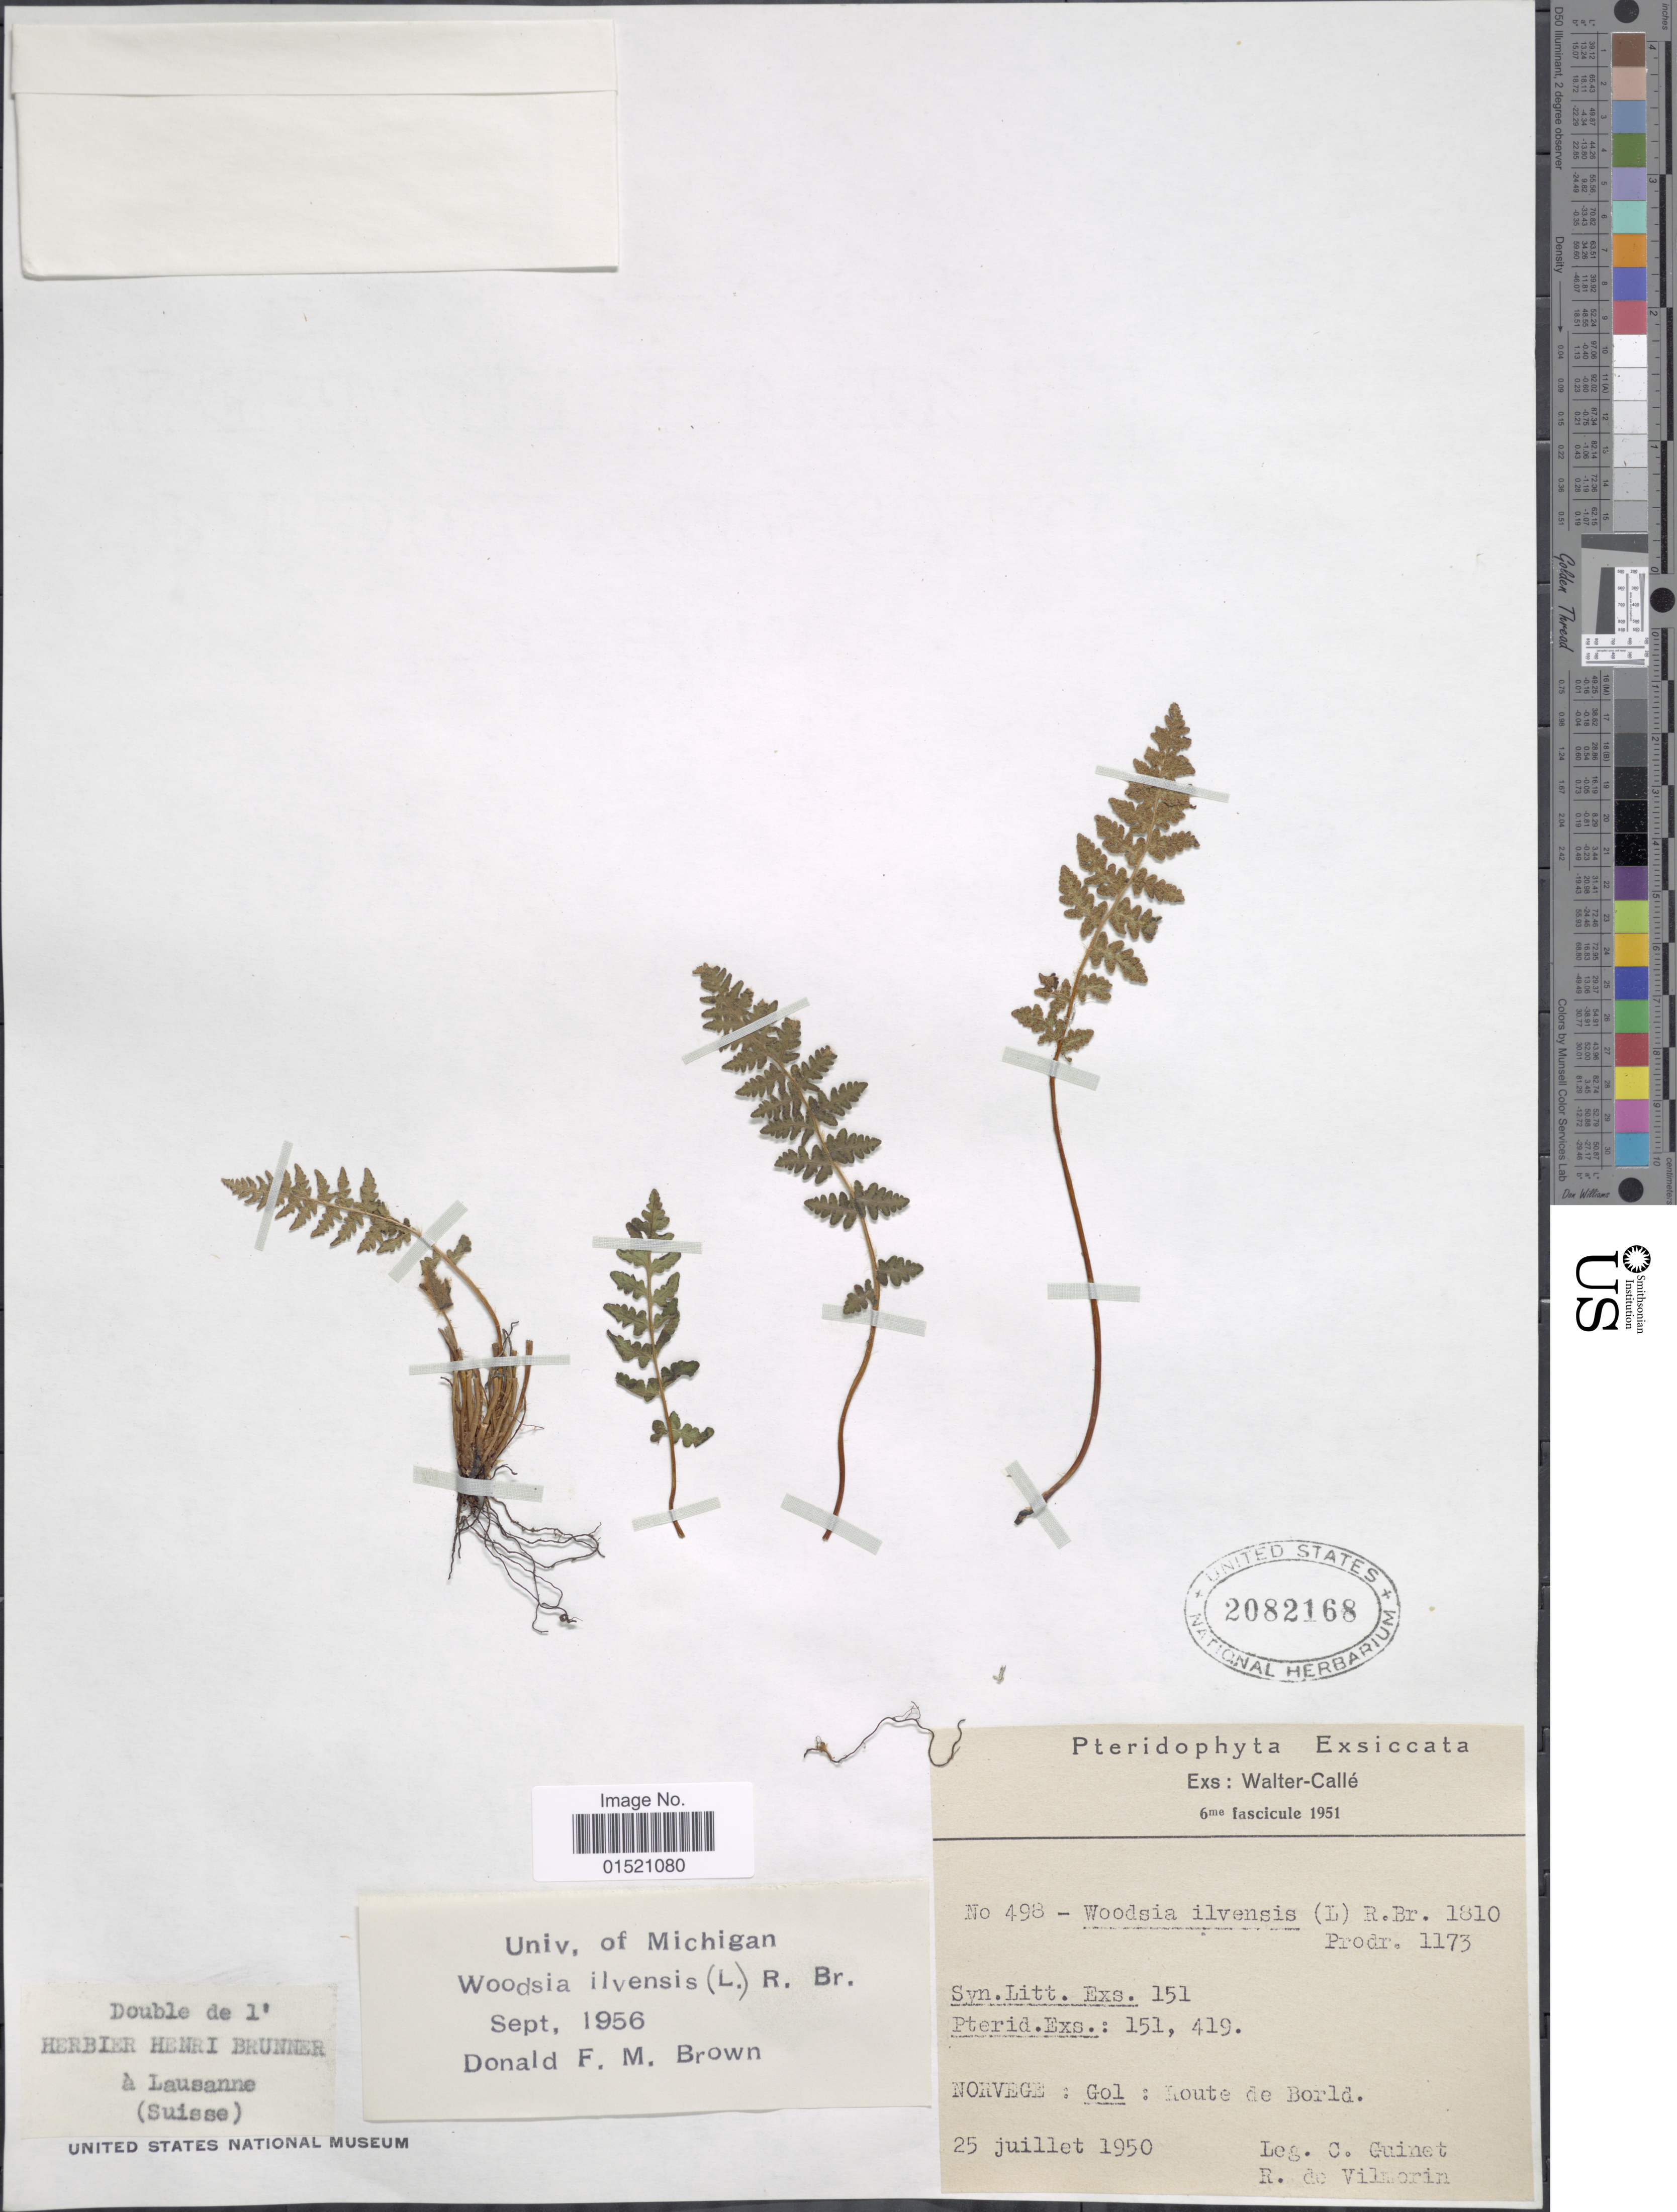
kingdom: Plantae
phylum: Tracheophyta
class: Polypodiopsida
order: Polypodiales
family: Woodsiaceae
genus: Woodsia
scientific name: Woodsia ilvensis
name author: (L.) R. Br.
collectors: P. Guinet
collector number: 498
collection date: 1950-07-25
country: Norway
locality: Gol: Route de Borld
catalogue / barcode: US 2082168